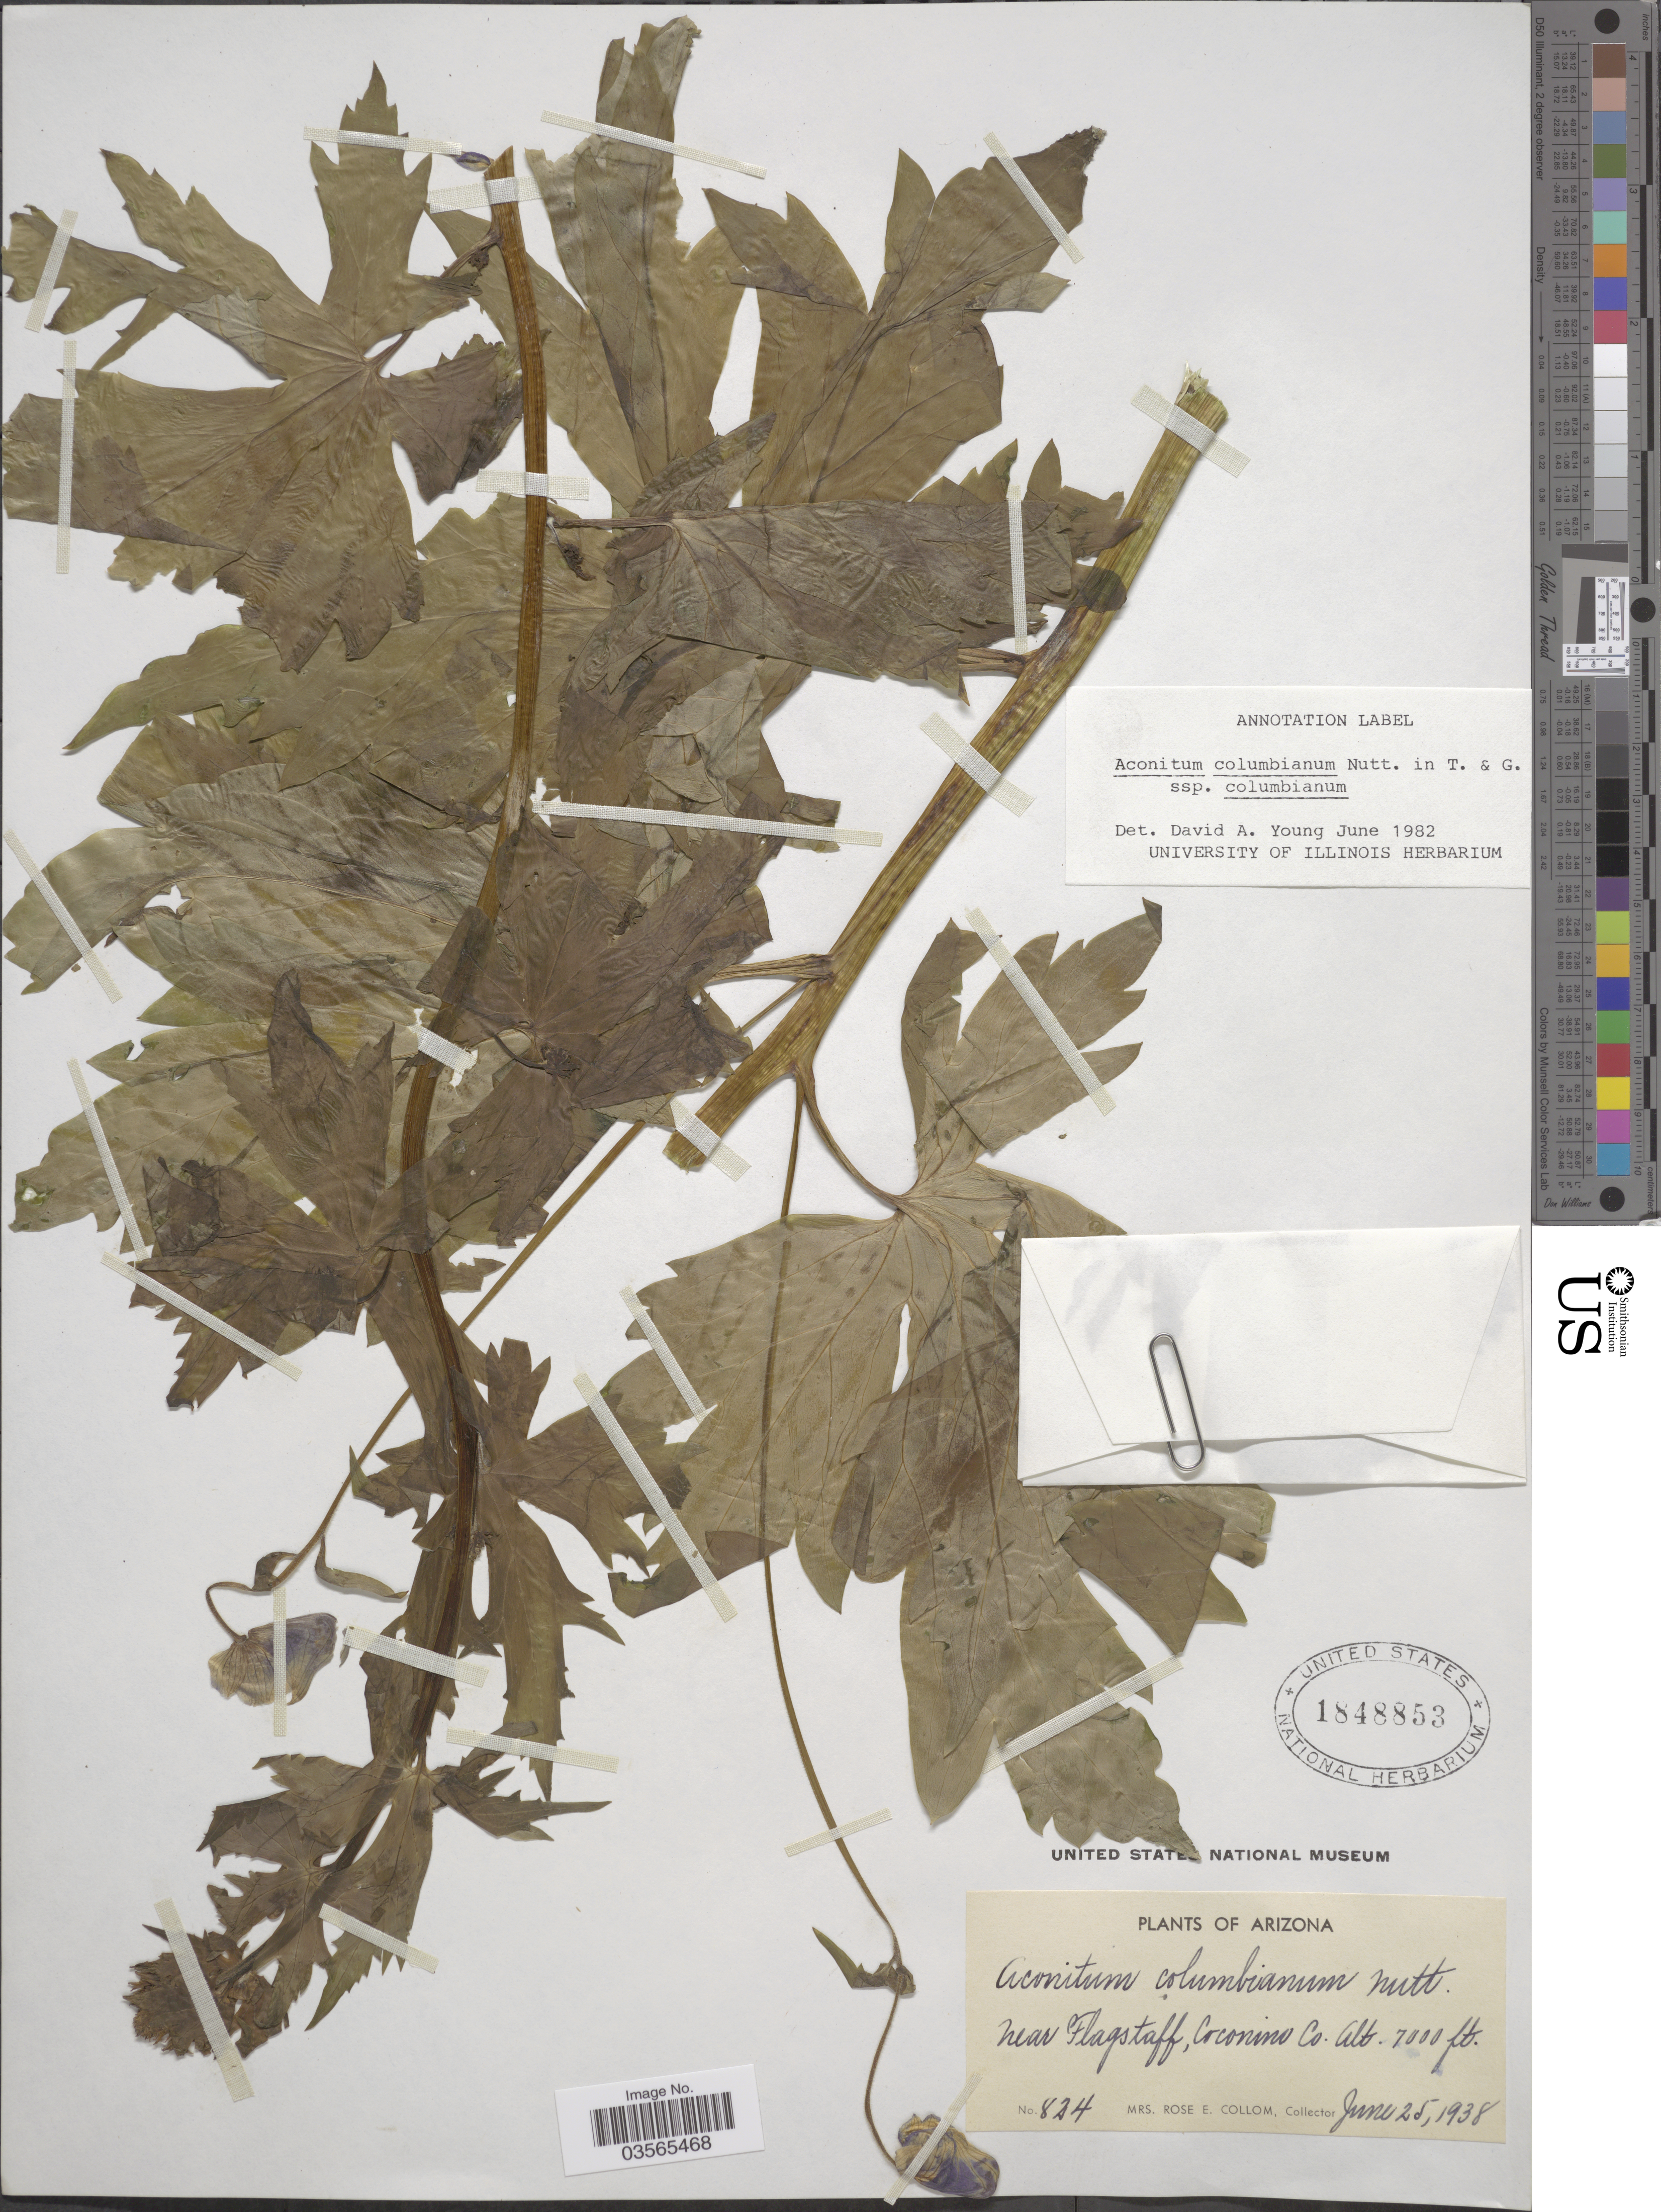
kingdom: Plantae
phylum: Tracheophyta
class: Magnoliopsida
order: Ranunculales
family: Ranunculaceae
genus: Aconitum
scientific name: Aconitum columbianum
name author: Nutt.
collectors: R. E. Collom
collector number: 824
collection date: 1938-06-25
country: United States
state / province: Arizona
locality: Near Flagstaff, Coconino Co.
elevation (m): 2134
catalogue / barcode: US 848853